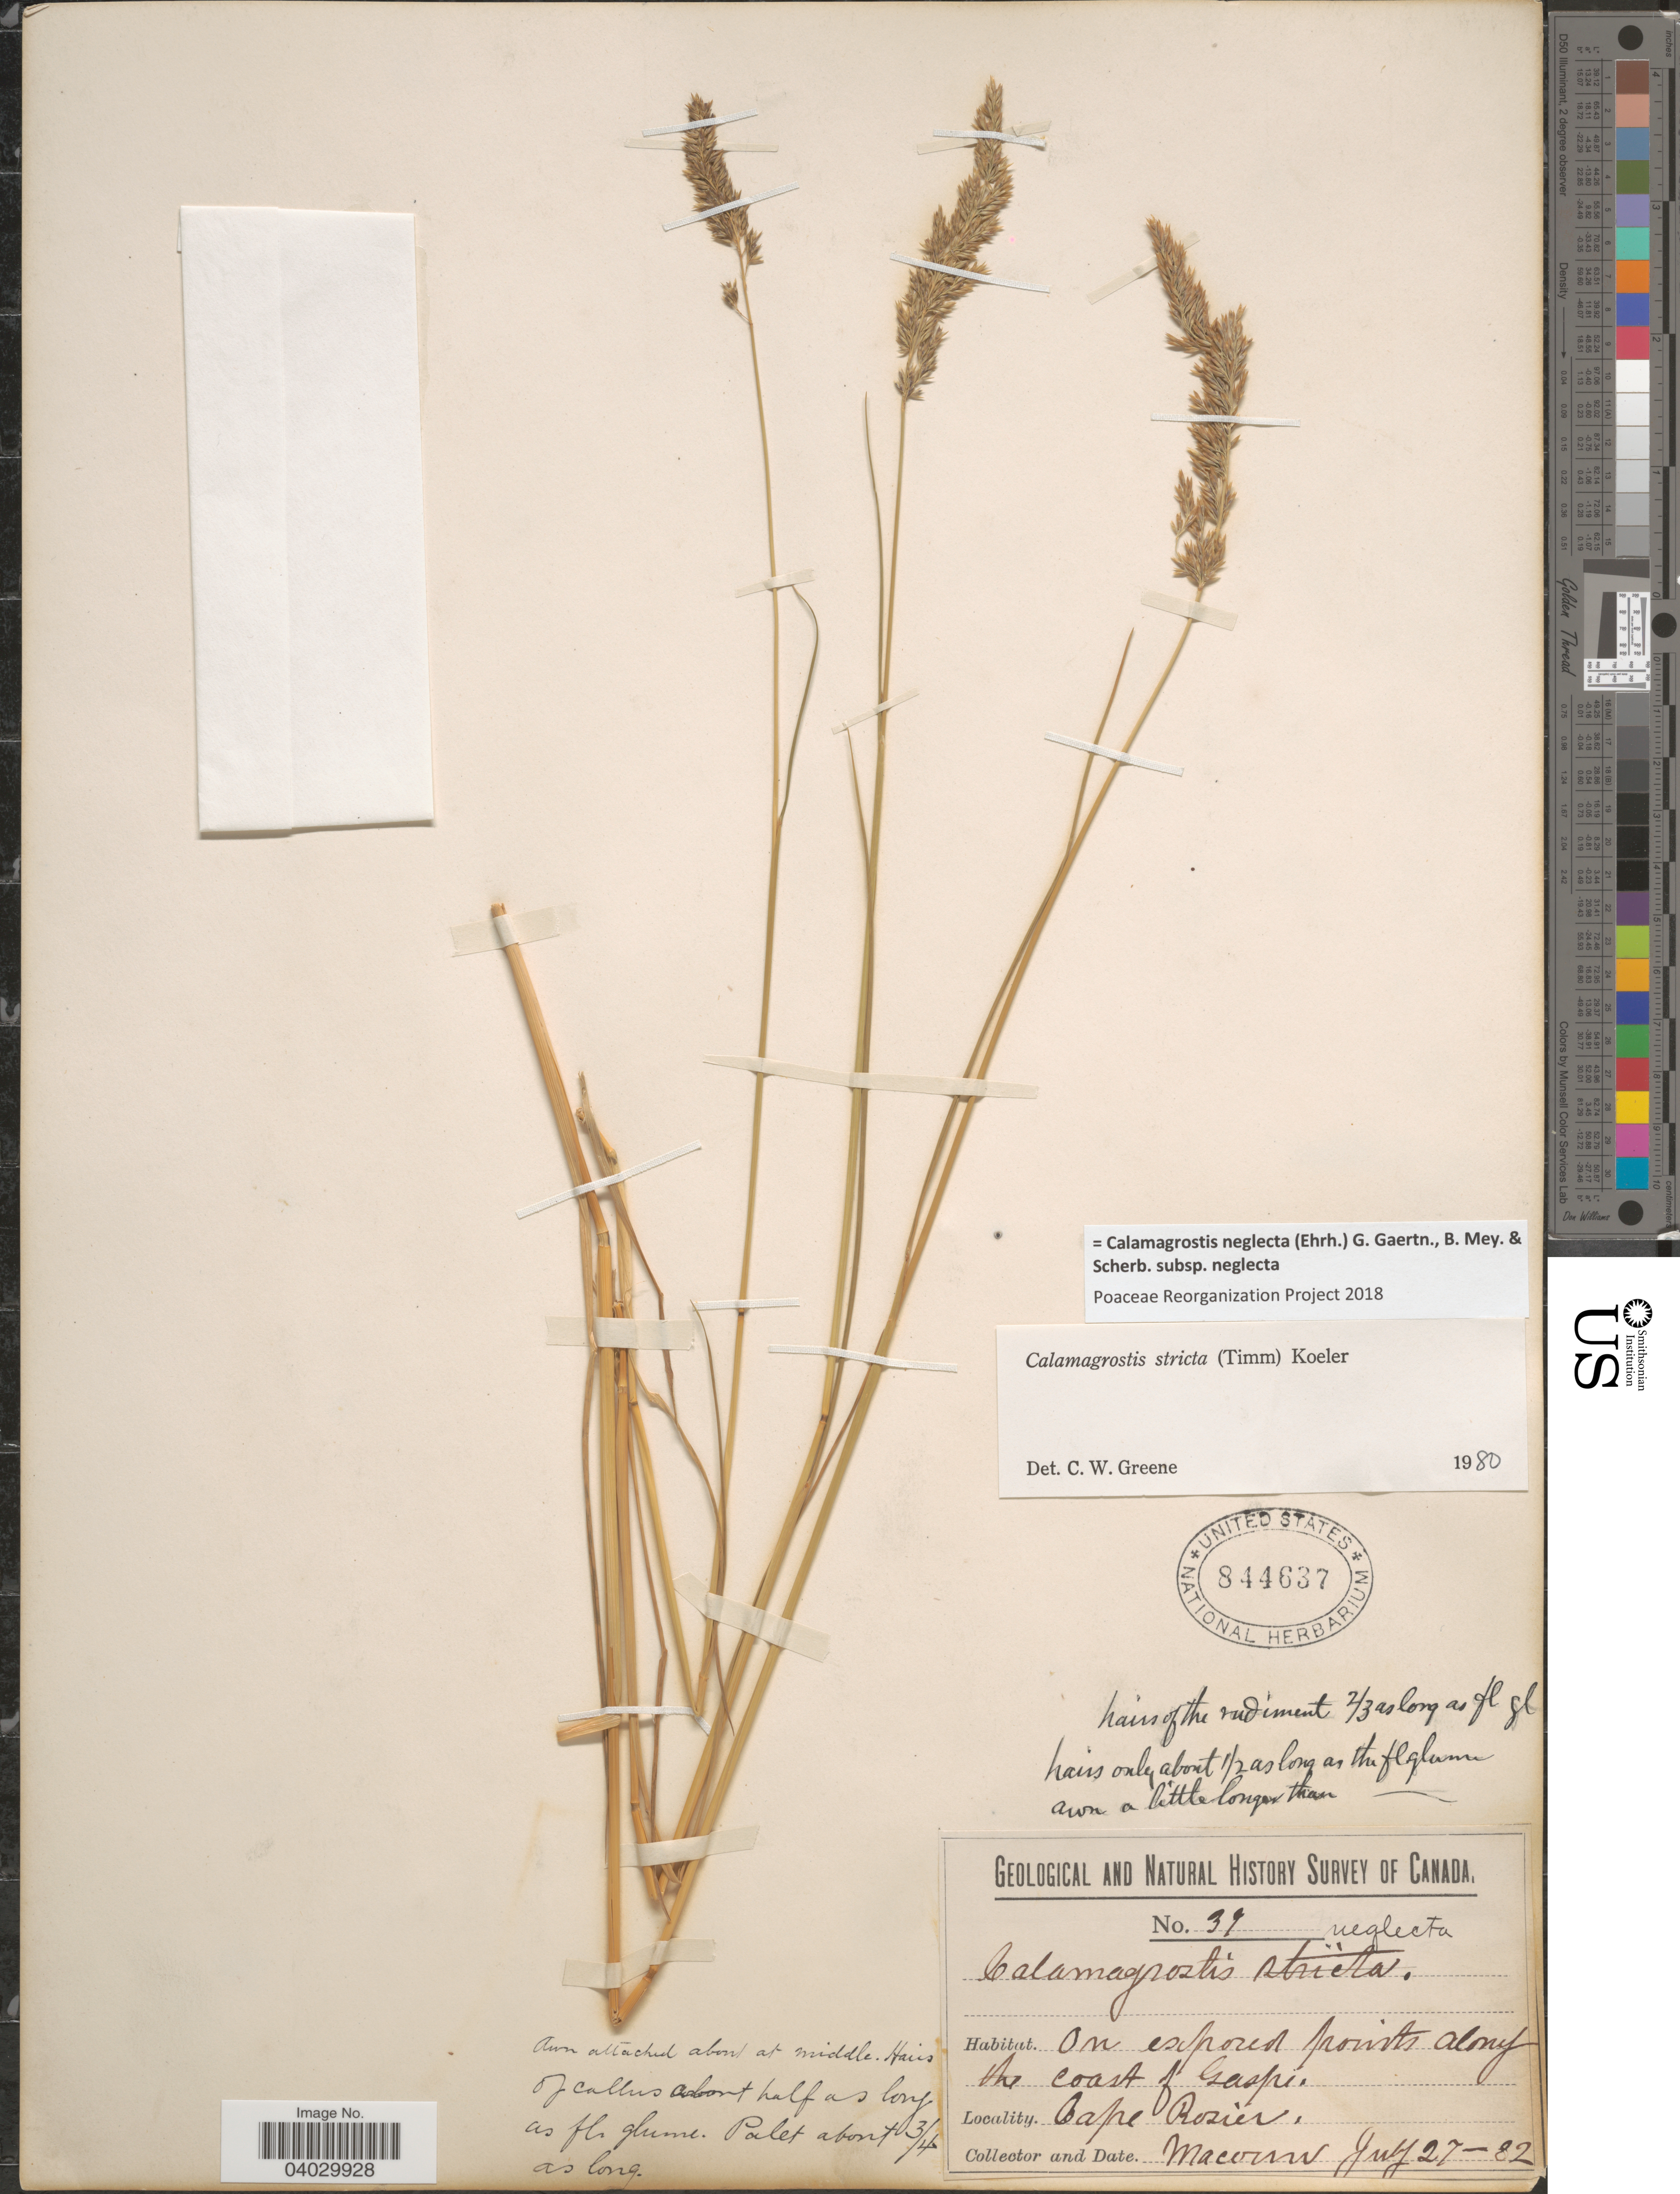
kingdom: Plantae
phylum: Tracheophyta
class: Liliopsida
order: Poales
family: Poaceae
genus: Calamagrostis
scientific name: Calamagrostis neglecta subsp. neglecta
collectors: -- Macoun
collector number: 39*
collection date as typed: Transcribed d/m/y: 27/7/82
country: Canada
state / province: Quebec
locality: On exposed points along the coast of Gaspé. Cape Rozier.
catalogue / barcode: US 844637